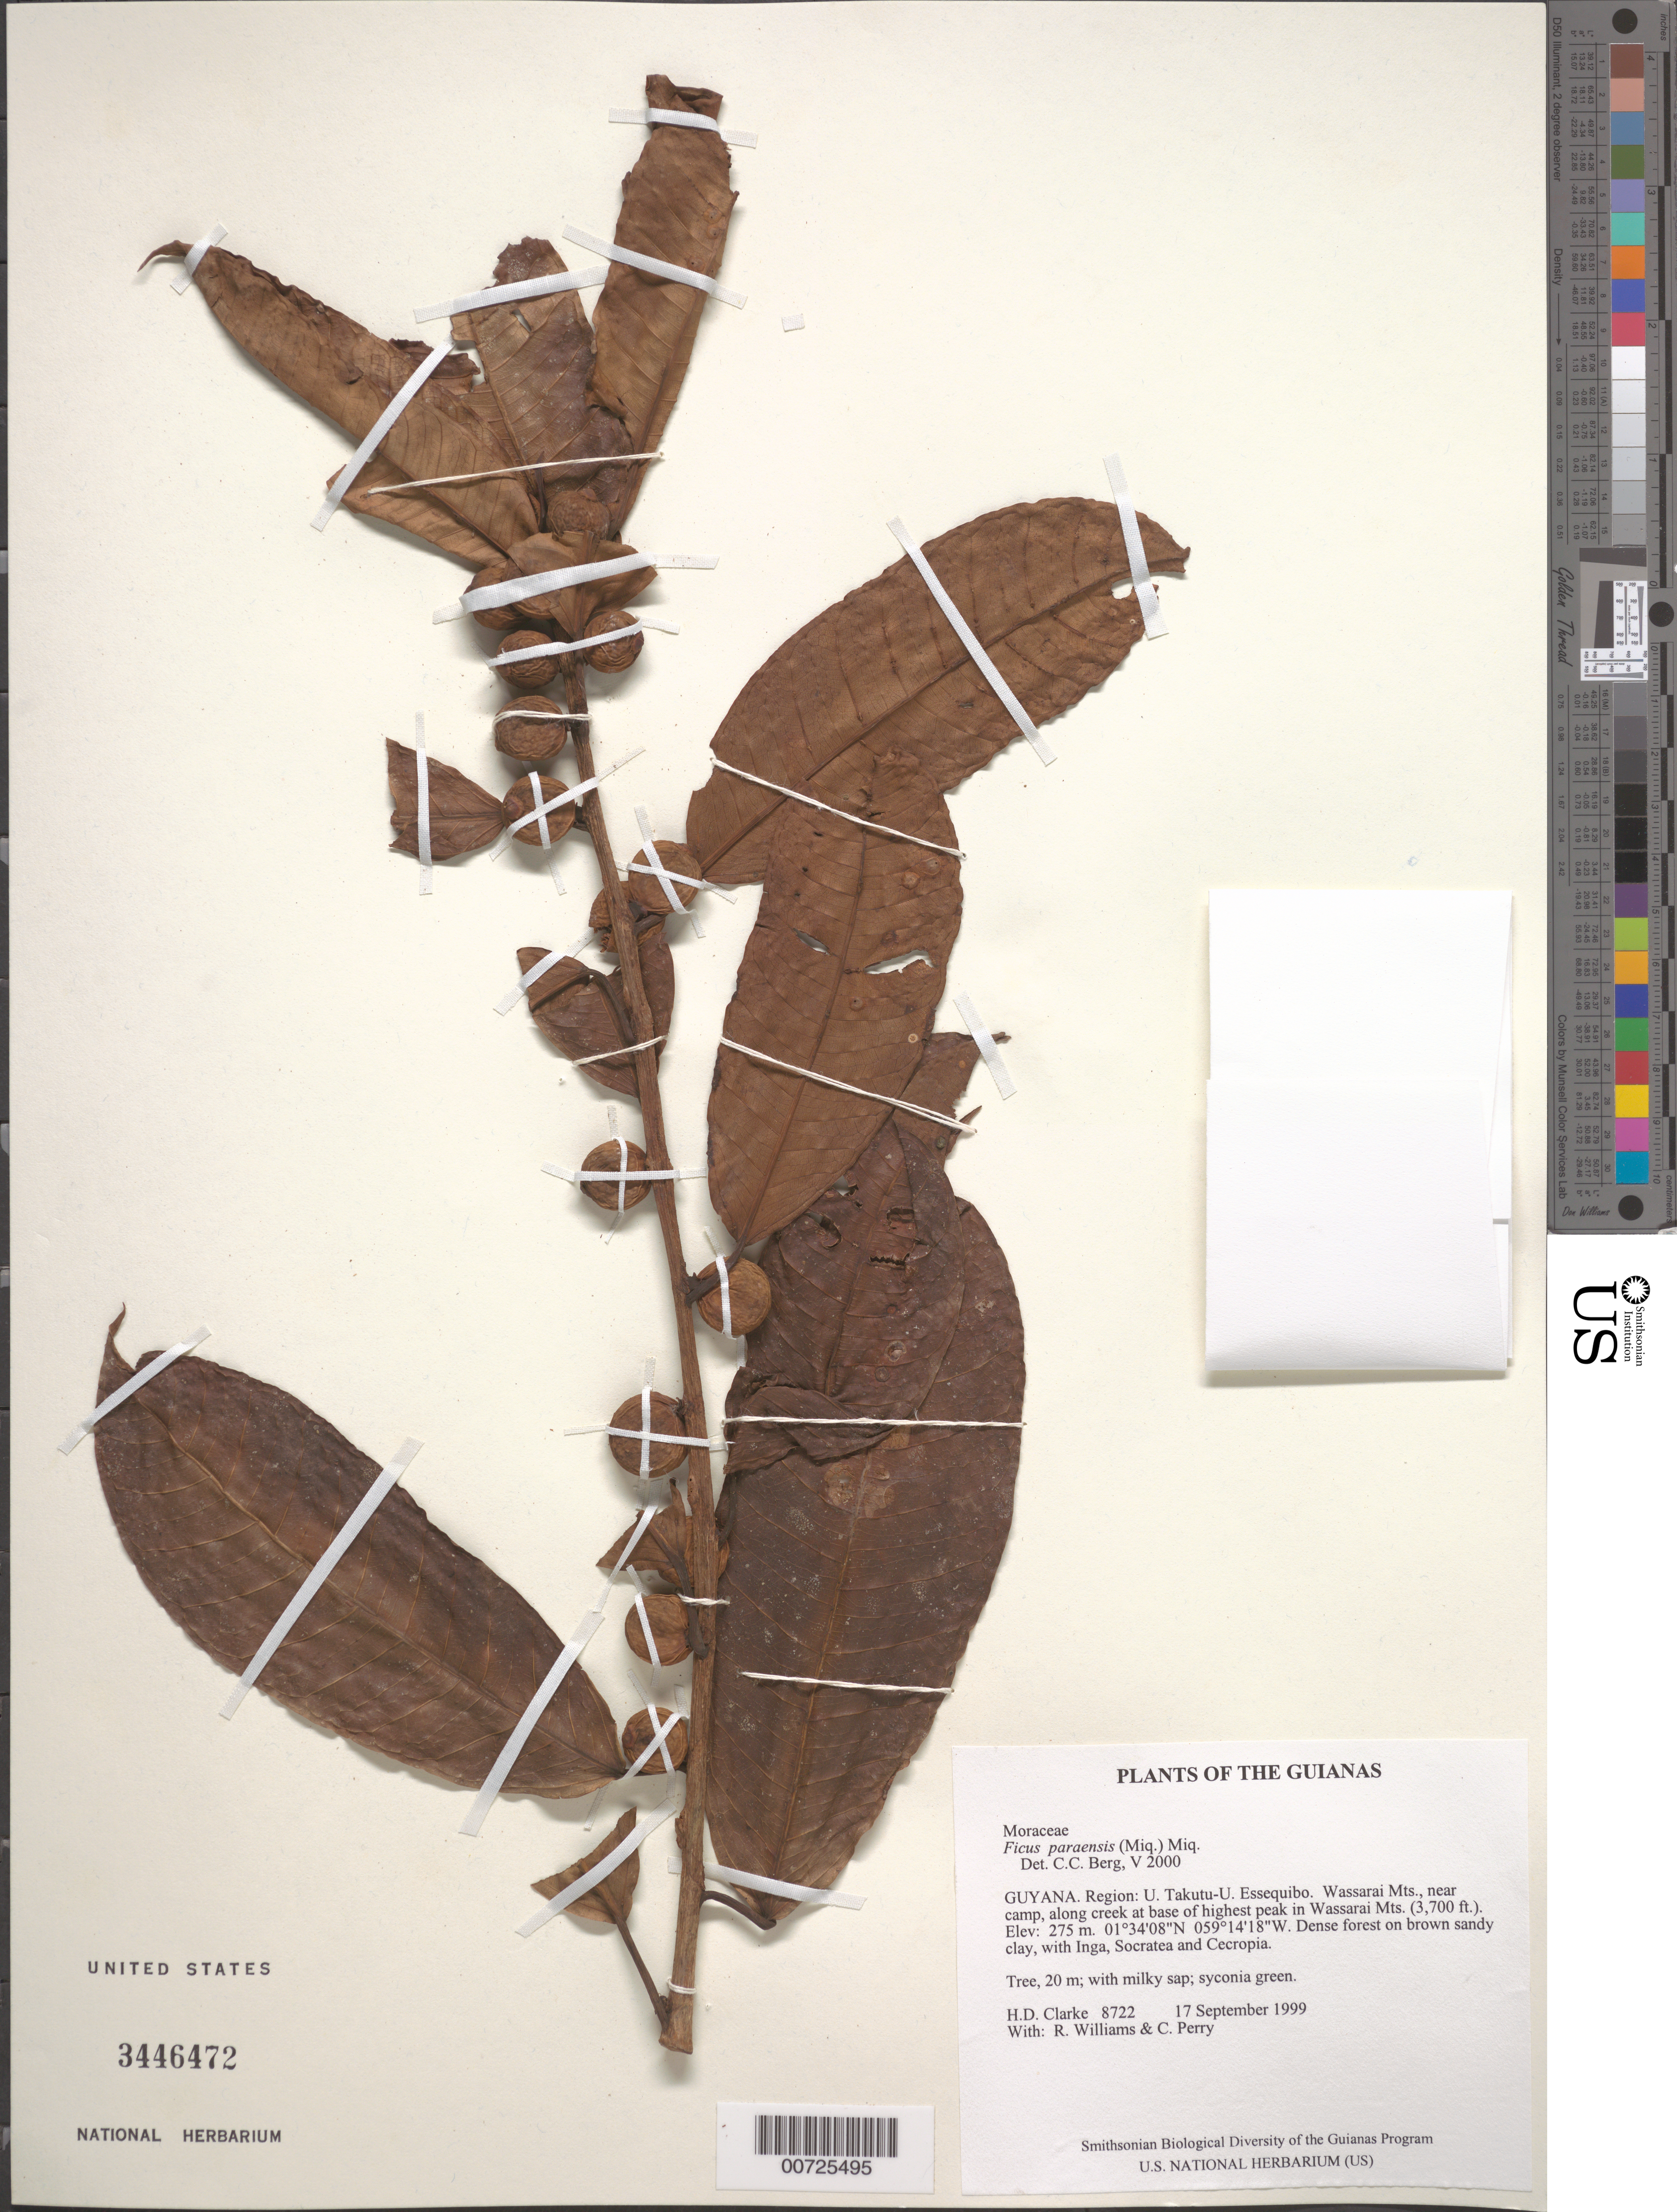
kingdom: Plantae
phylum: Tracheophyta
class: Magnoliopsida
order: Rosales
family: Moraceae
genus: Ficus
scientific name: Ficus paraensis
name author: (Miq.) Miq.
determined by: Berg, C. C.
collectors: H. D. Clarke, R. Williams & C. Perry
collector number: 8722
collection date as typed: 17 September 1999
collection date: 1999-09-17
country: Guyana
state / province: U. Takutu-U. Essequibo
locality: Wassarai Mts., near camp, along creek at base of highest peak in Wassarai Mts. (3,700 ft.)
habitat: Dense forest on brown sandy clay, with Inga, Socratea and Cecropia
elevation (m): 275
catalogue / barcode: US 3446472